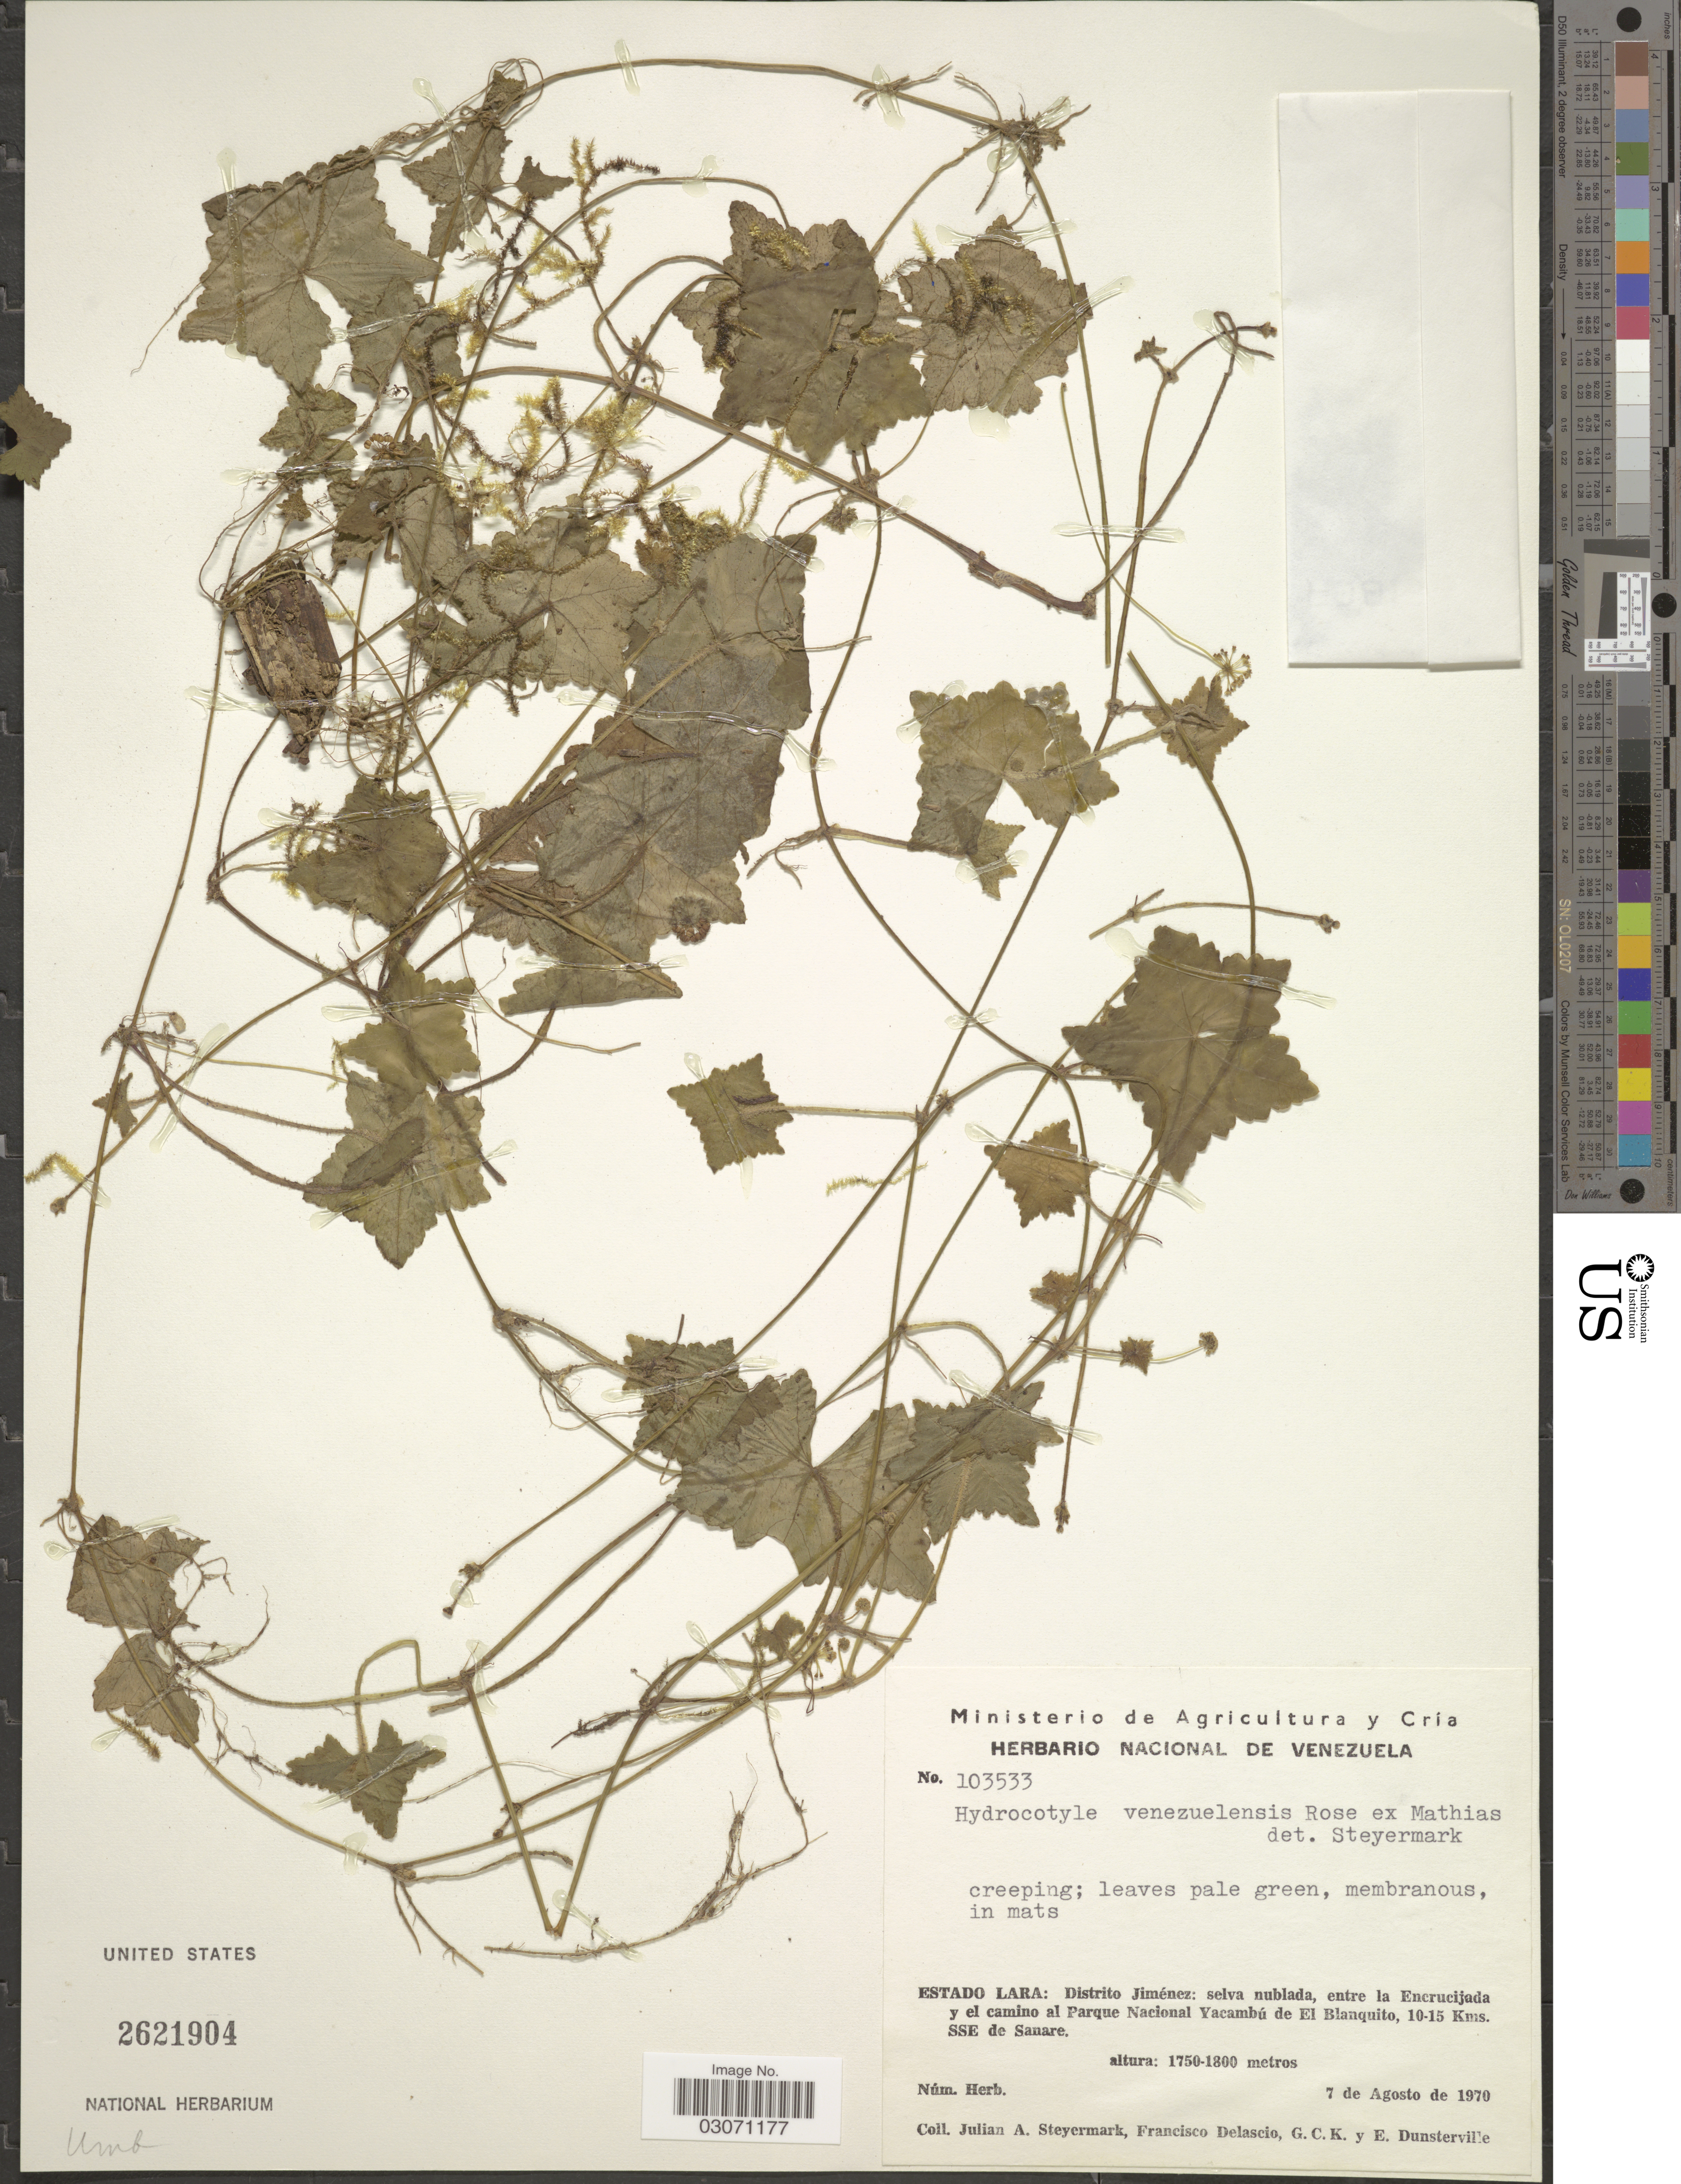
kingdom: Plantae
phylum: Tracheophyta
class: Magnoliopsida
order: Apiales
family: Araliaceae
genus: Hydrocotyle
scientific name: Hydrocotyle venezuelensis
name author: Rose ex Mathias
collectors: J. Steyermark, F. Delascio C., G. C. K. Dunsterville & E. Dunsterville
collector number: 103533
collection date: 1970-08-07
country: Venezuela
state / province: Lara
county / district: Jiménez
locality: Distrito Jiménez: selva nublada, entre la Encrucijada y el camino al Parque Nacional Yacambú de El Blanquito, 10-15 Kms. SSE de Sanare.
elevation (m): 1750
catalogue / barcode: US 2621904